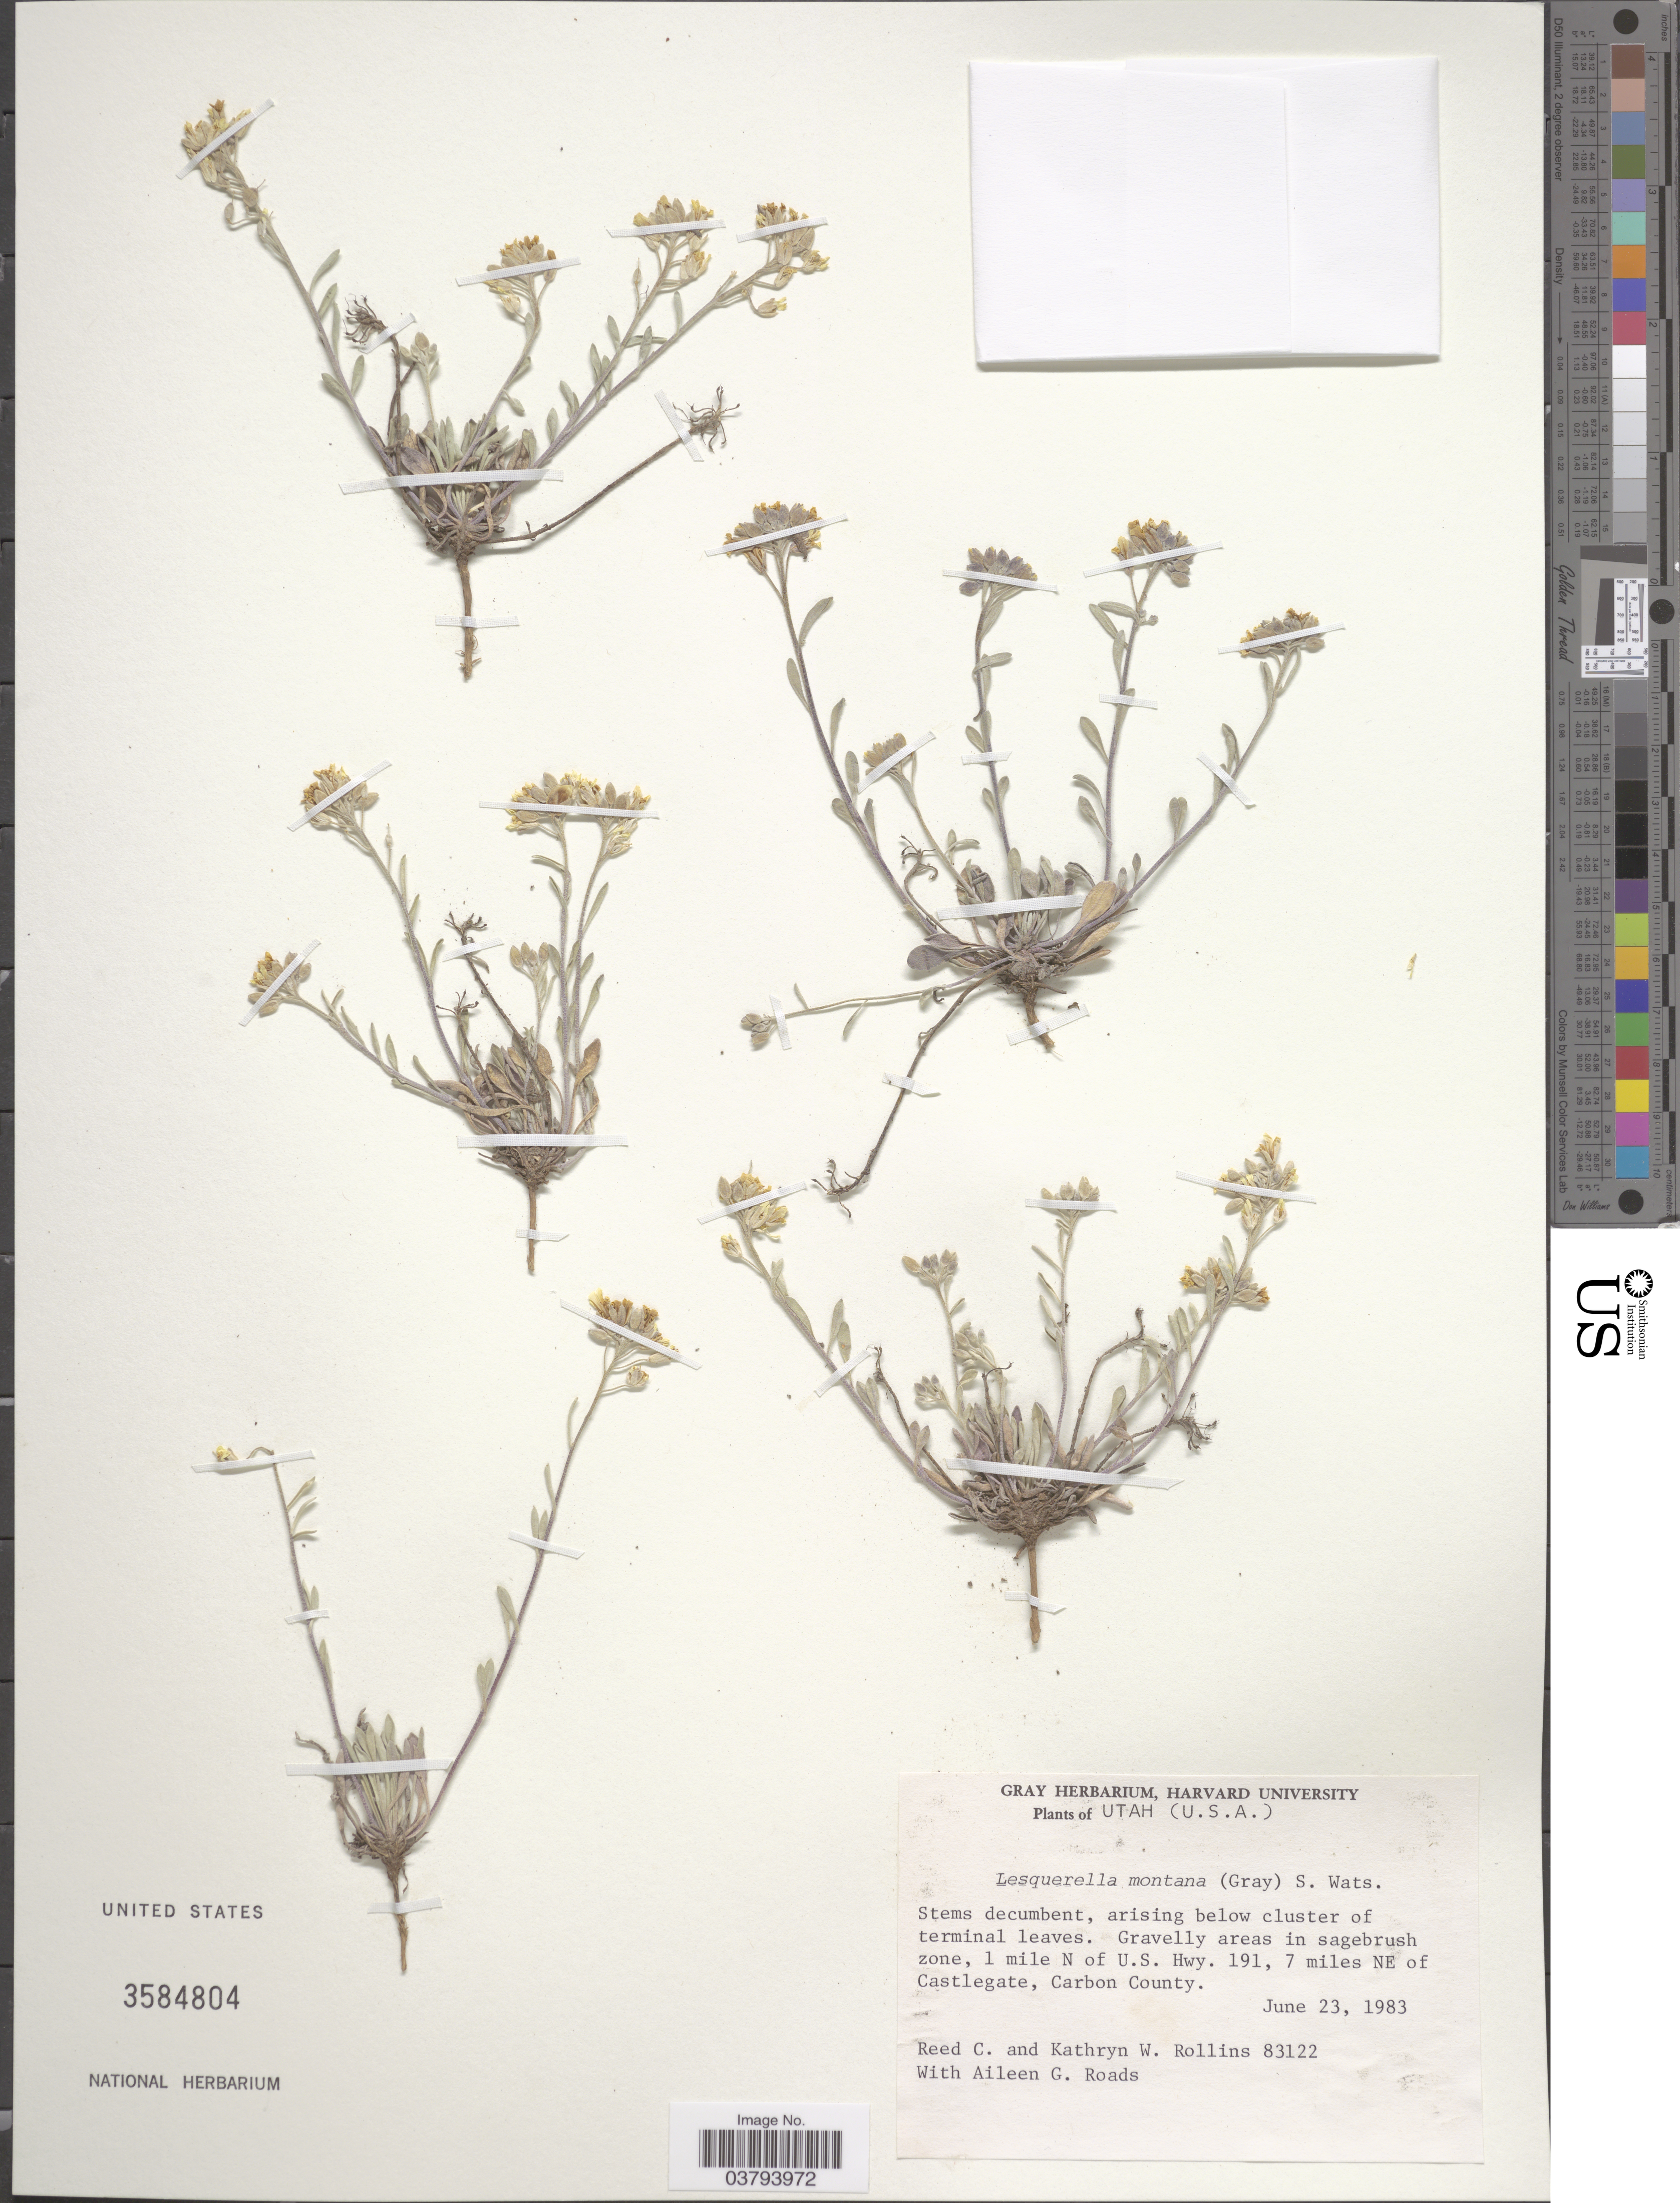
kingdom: Plantae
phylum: Tracheophyta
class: Magnoliopsida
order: Brassicales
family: Brassicaceae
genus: Lesquerella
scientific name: Lesquerella montana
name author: (A. Gray) S. Watson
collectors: R. C. Rollins, K. W. Rollins & A. Roads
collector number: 83122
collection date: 1983-06-23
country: United States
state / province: Utah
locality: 1 mile N of U.S. Hwy. 191, 7 miles NE of Castlegate, Carbon County.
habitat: gravelly area in sagebrush zone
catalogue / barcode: US 3584804